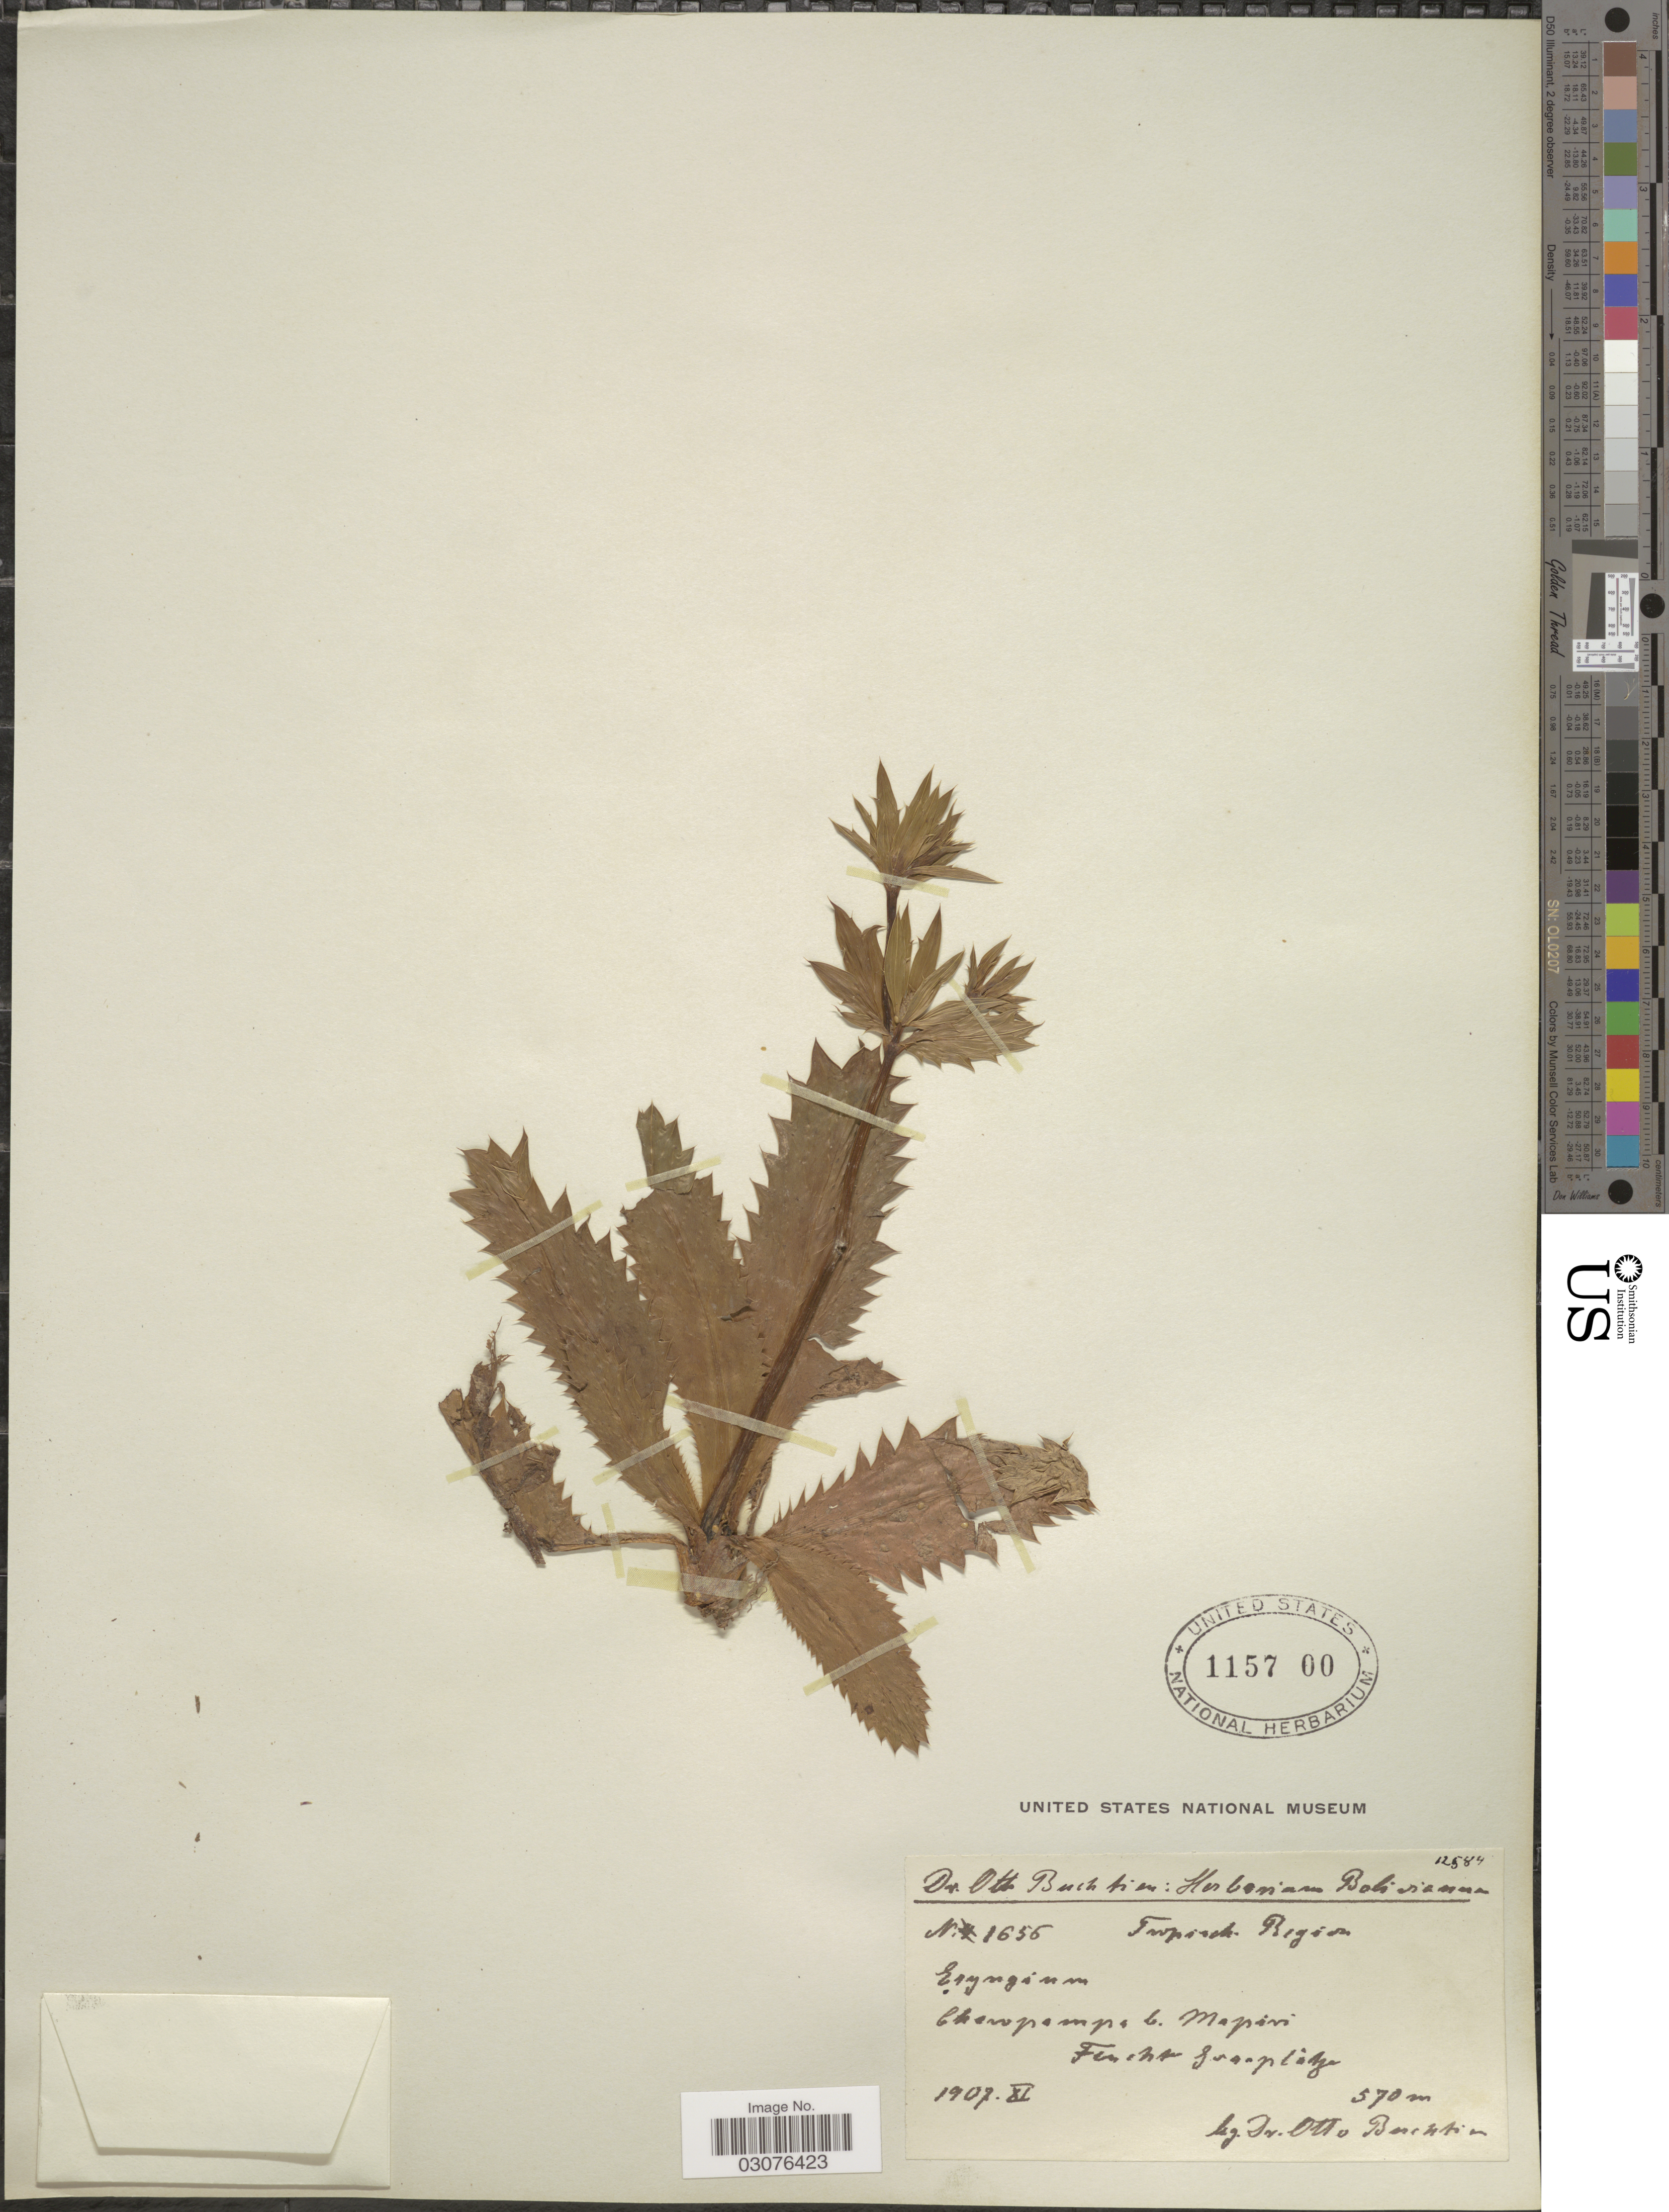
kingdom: Plantae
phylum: Tracheophyta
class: Magnoliopsida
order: Apiales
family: Apiaceae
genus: Eryngium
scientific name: Eryngium foetidum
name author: L.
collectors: O. Buchtien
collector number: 1656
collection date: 1907-11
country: Bolivia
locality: Tropisch Region. Choropampa b. Mapiri.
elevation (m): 570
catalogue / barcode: US 115700